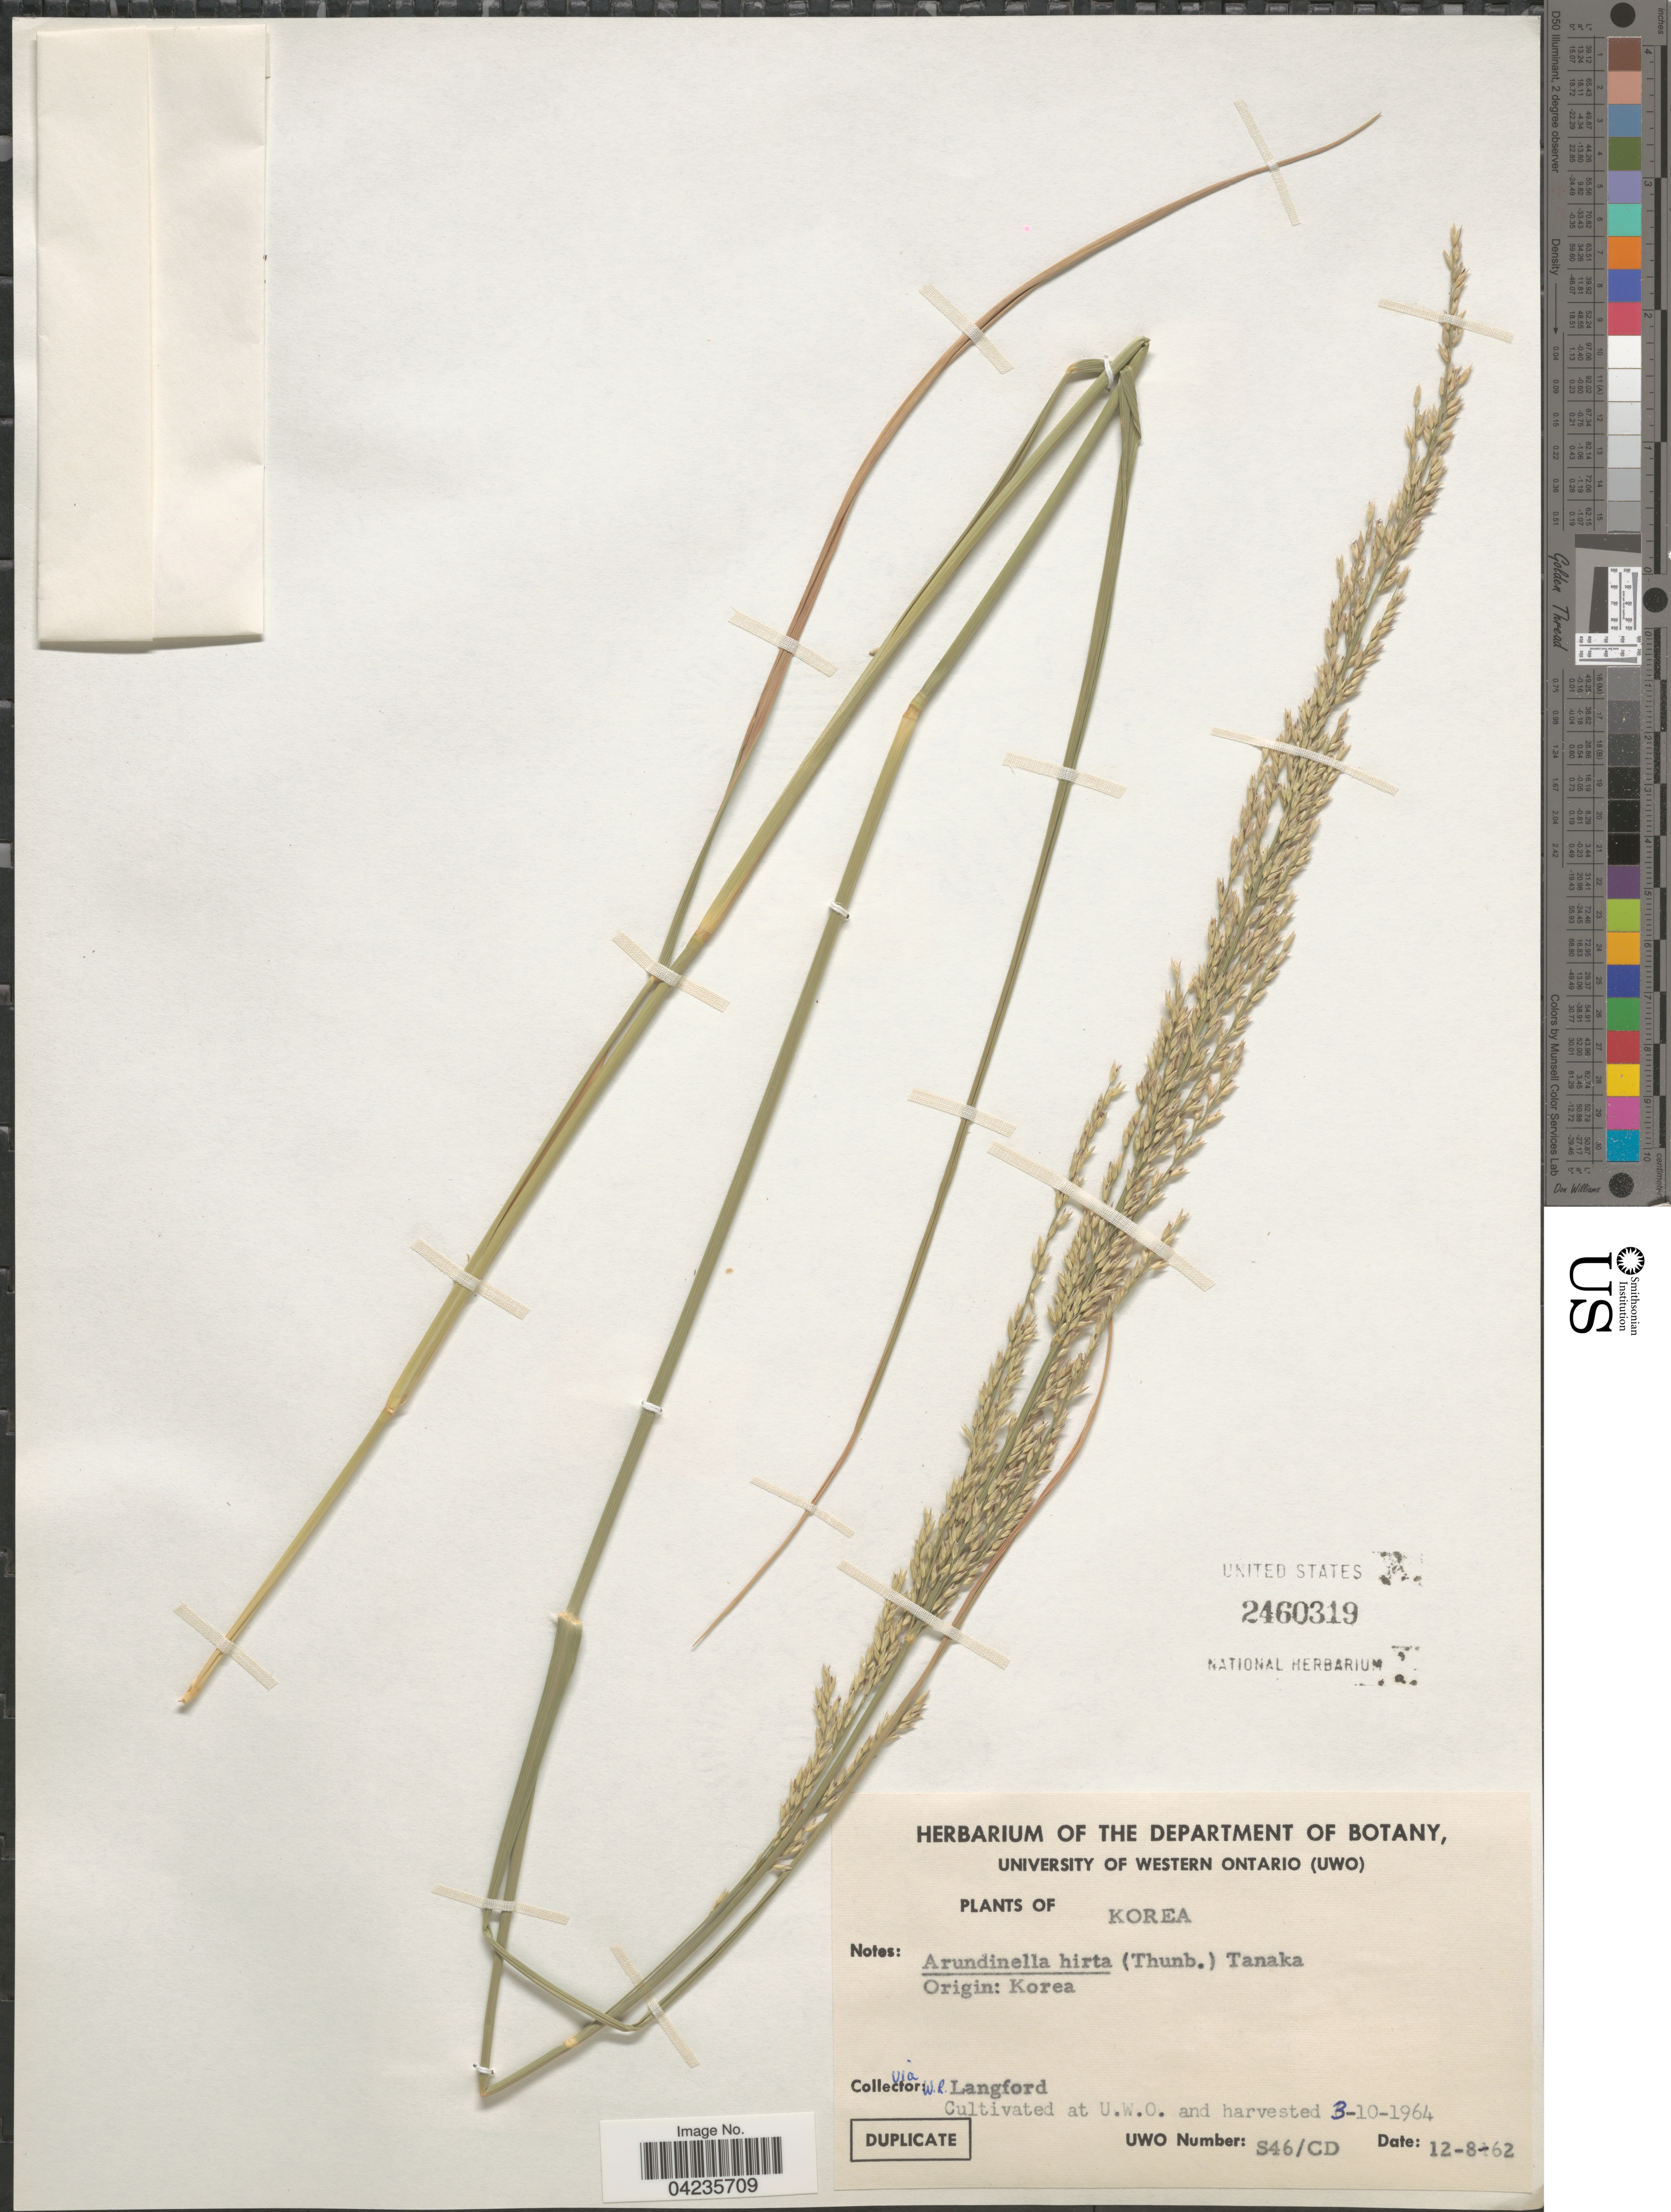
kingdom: Plantae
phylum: Tracheophyta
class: Liliopsida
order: Poales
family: Poaceae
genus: Arundinella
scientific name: Arundinella hirta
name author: (Thunb.) Tanaka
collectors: W. Langford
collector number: S46/CD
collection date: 1964-10-03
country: Canada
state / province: Ontario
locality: At UWO.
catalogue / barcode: US 2460319